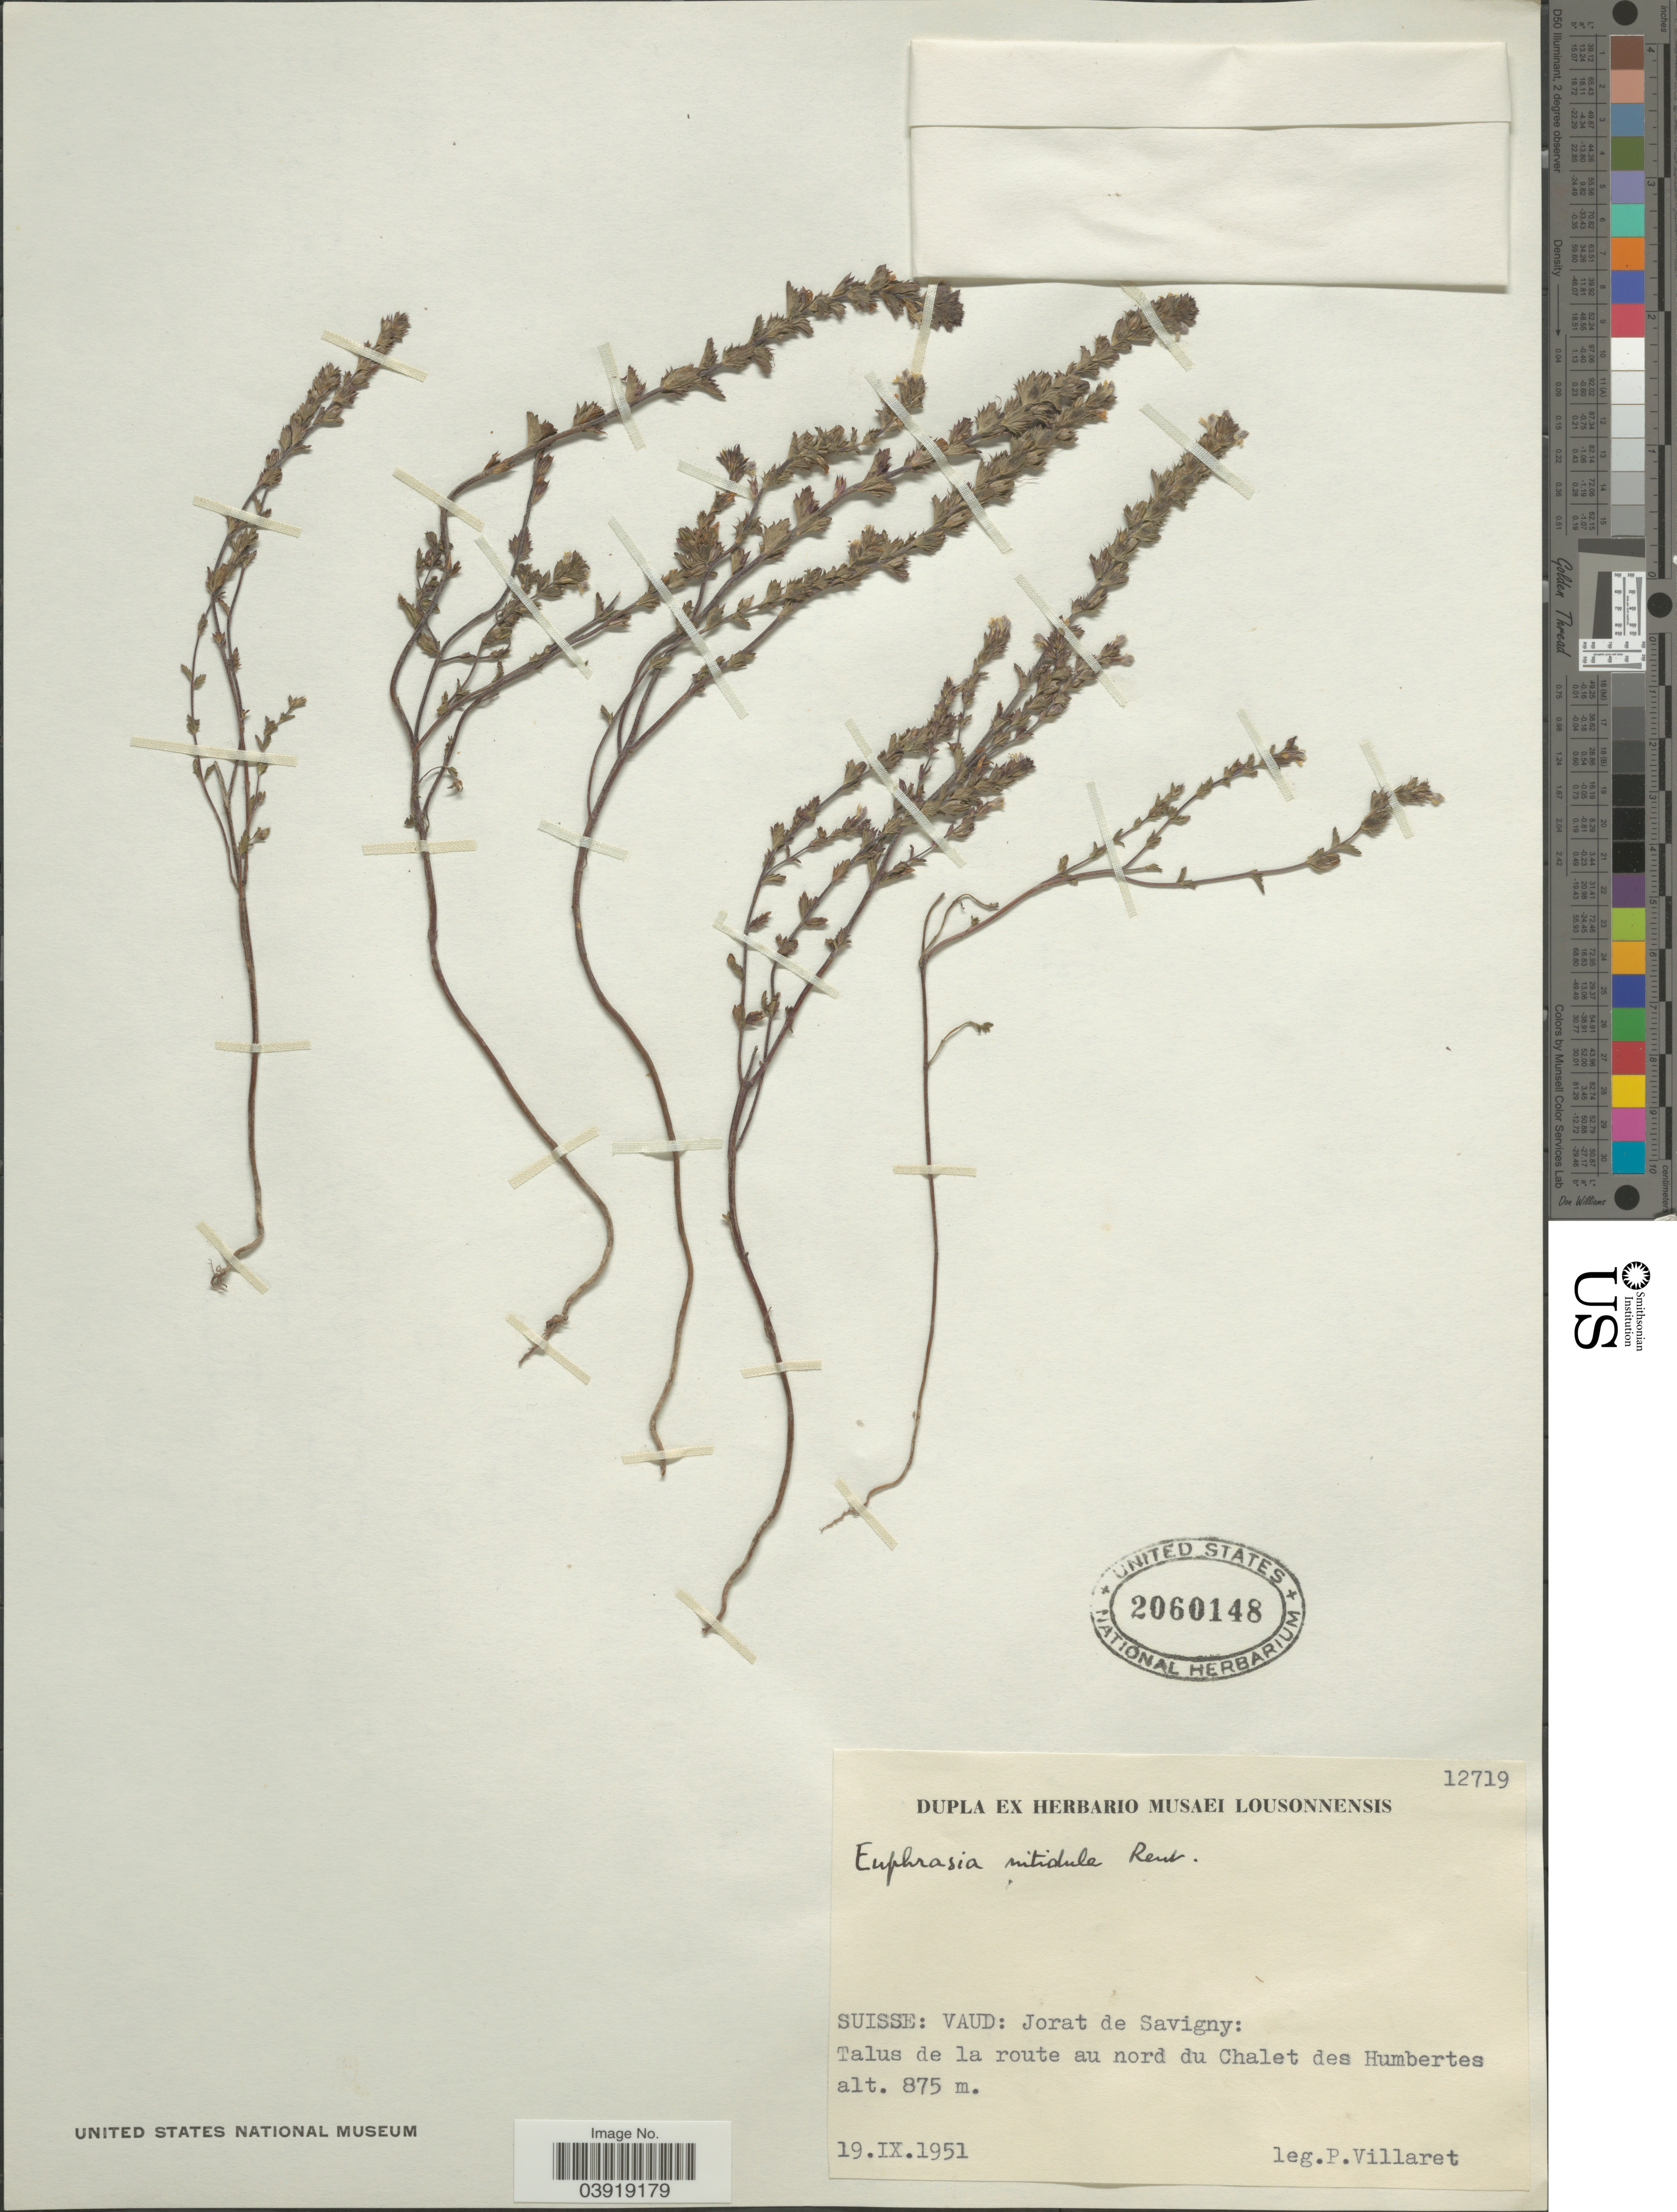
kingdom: Plantae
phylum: Tracheophyta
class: Magnoliopsida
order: Lamiales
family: Orobanchaceae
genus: Euphrasia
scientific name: Euphrasia nitidula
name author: Reut.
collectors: P. Villaret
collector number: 12719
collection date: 1951-09-19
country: Switzerland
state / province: Vaud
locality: Suisse: Jorat de Savigny. Talus de la route au nord du Chalet des Humbertes.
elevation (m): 875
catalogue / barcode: US 2060148